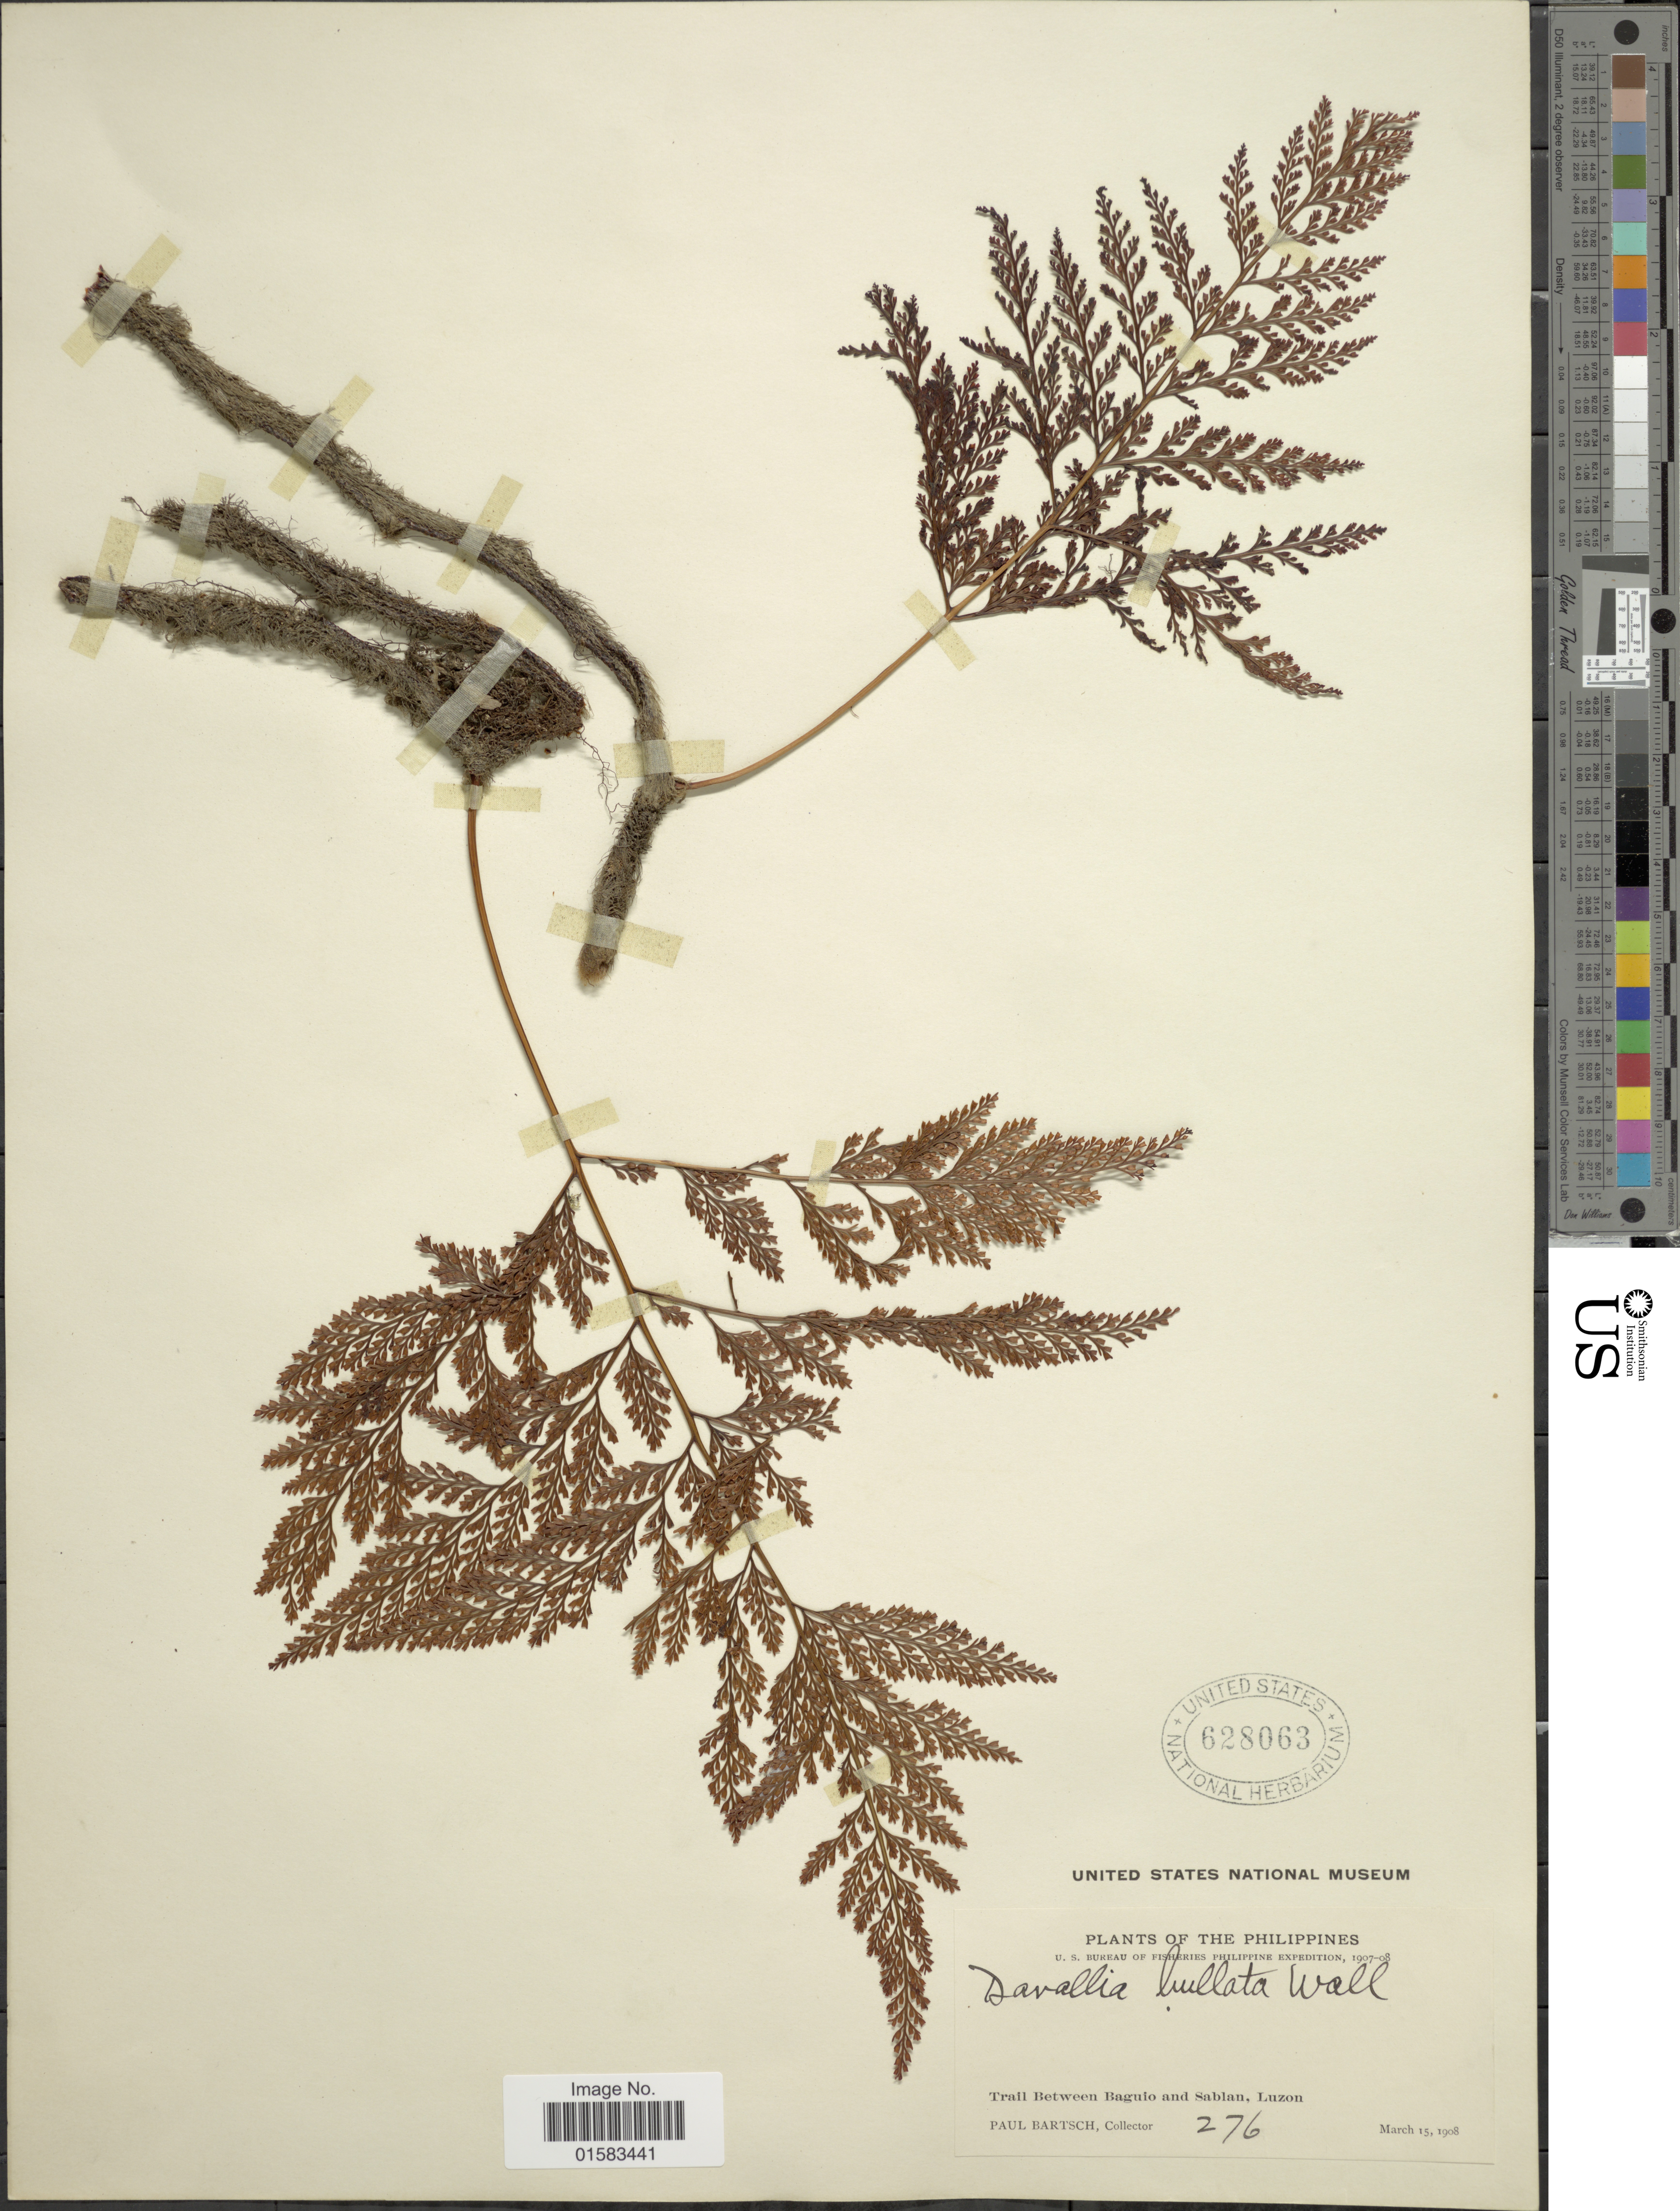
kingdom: Plantae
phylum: Tracheophyta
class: Polypodiopsida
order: Polypodiales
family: Davalliaceae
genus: Davallia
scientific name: Davallia trichomanoides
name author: Blume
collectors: P. Bartsch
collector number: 276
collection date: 1908-03-15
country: Philippines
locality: Trail Between Baguio and Sablan, Luzon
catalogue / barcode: US 628063